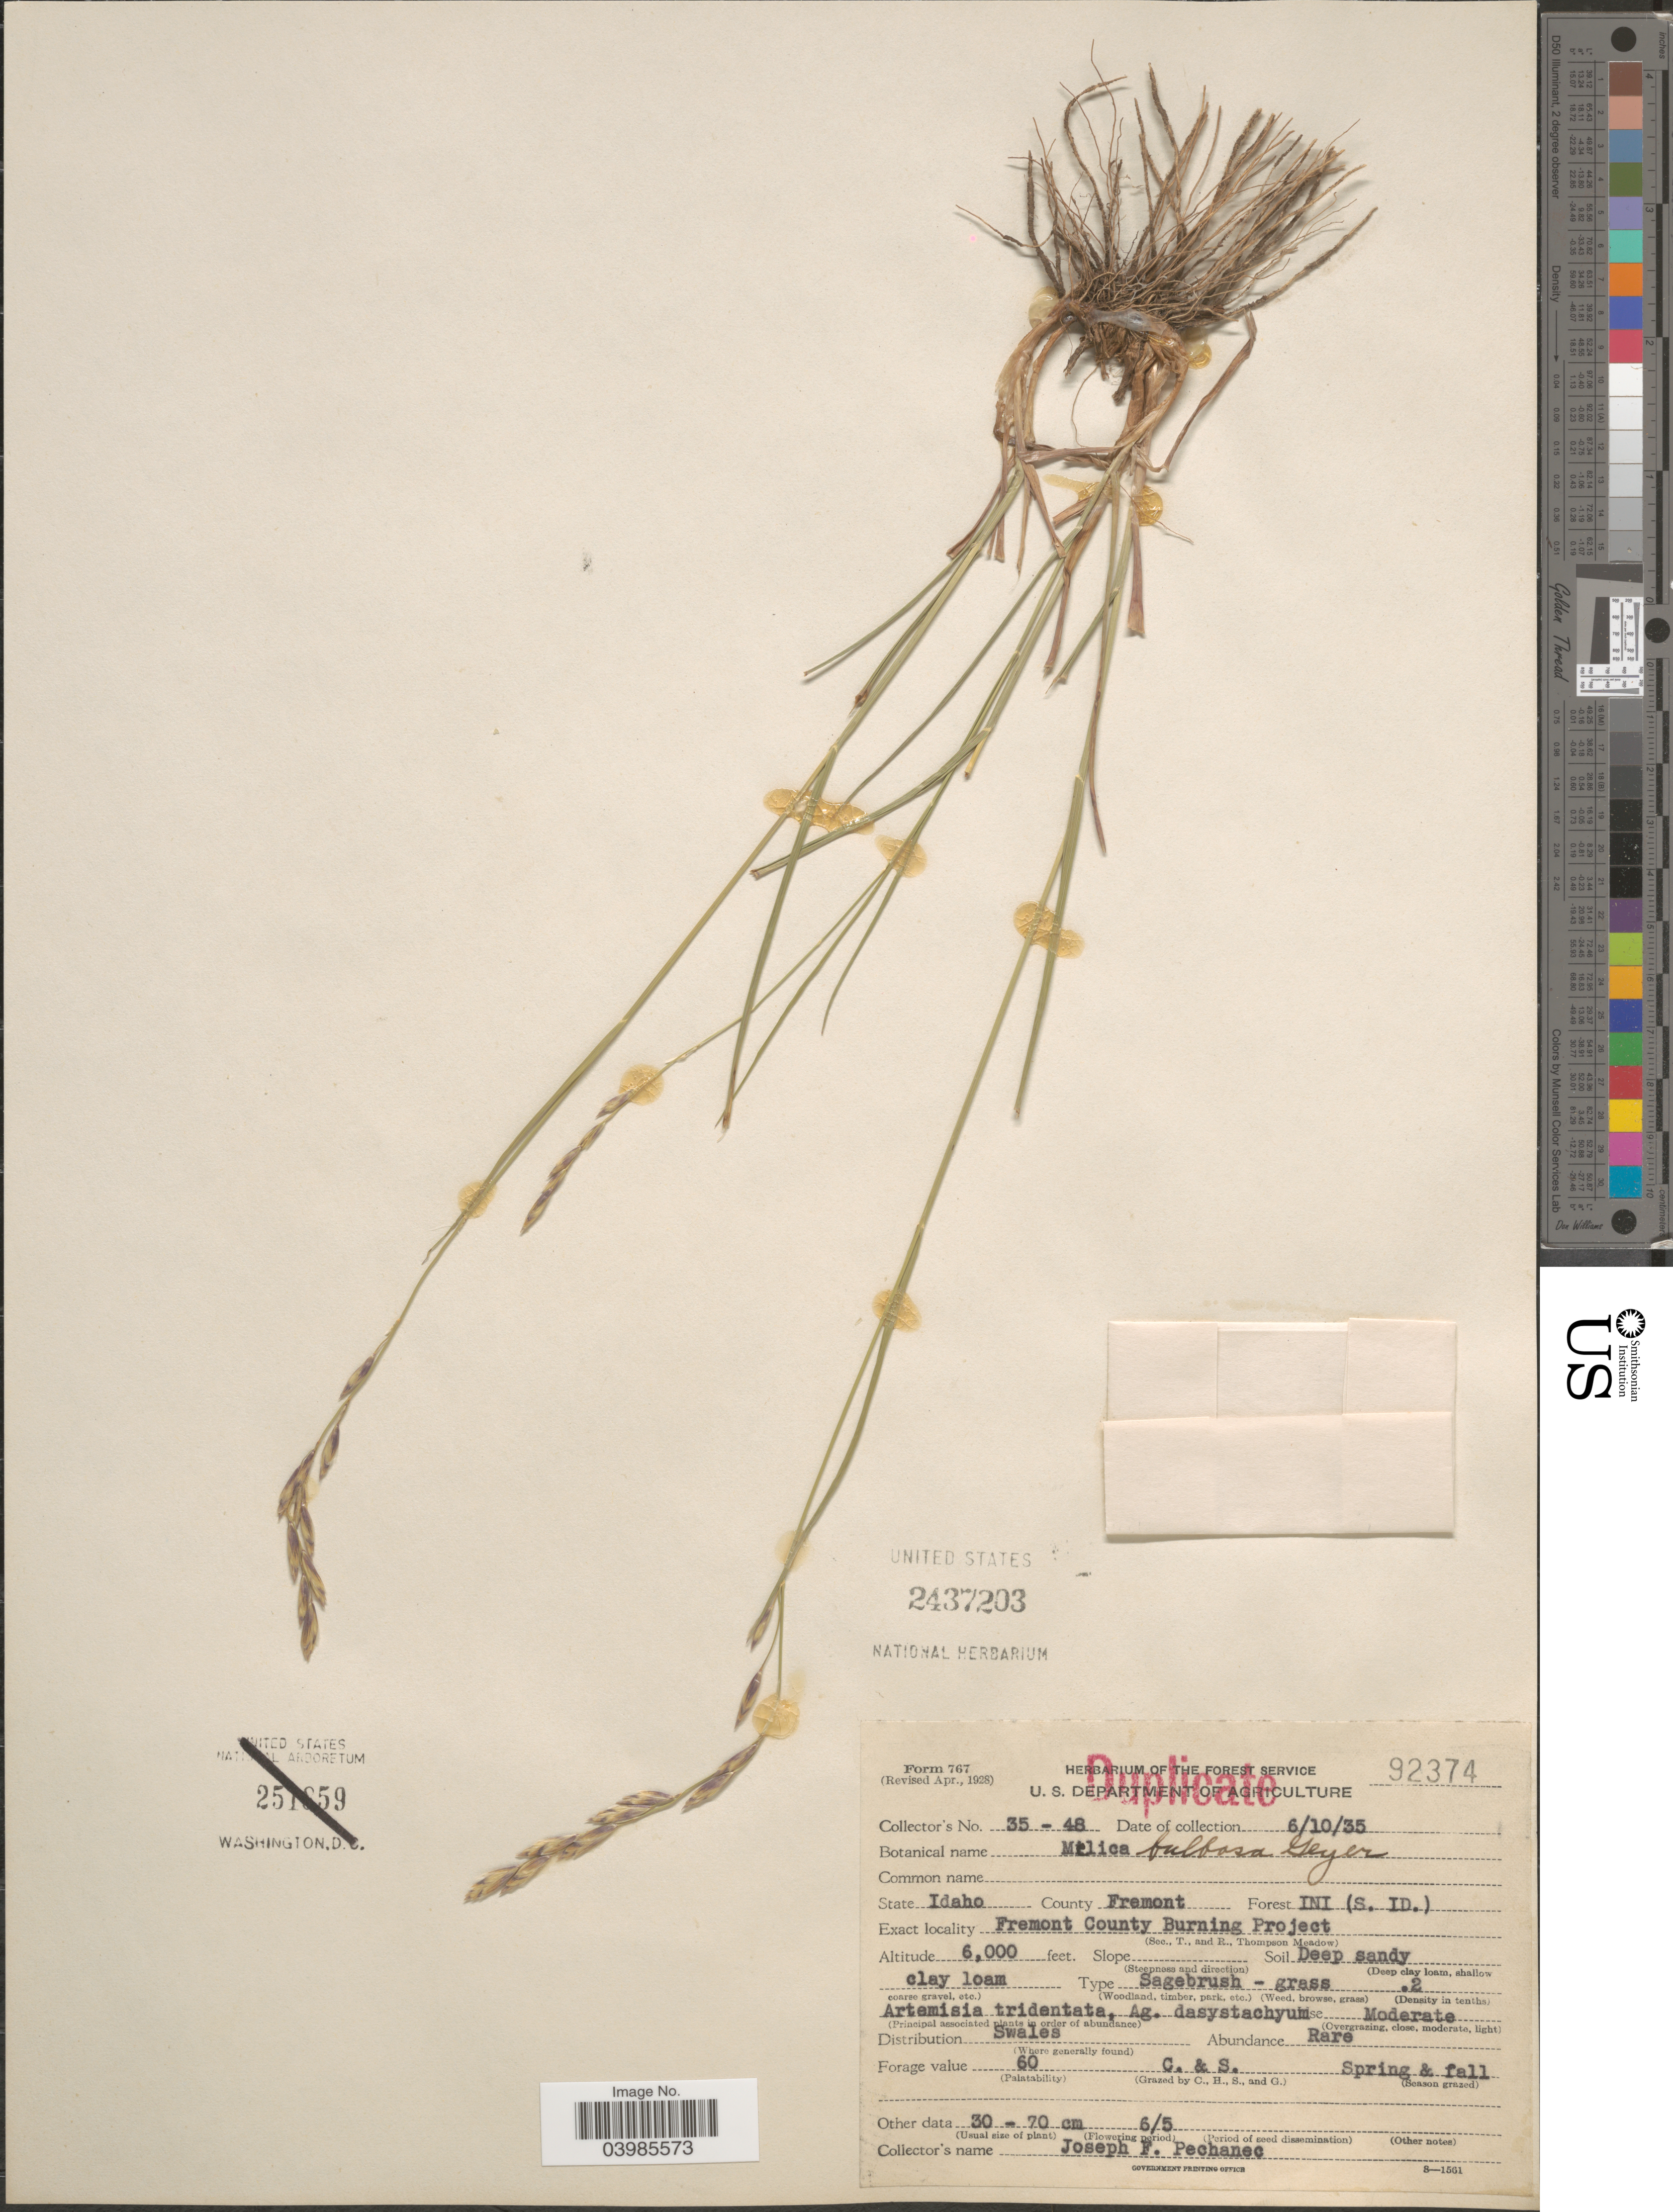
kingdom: Plantae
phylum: Tracheophyta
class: Liliopsida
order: Poales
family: Poaceae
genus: Melica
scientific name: Melica bulbosa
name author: Geyer ex Porter & J.M. Coult.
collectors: A. Pechanec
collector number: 35 - 48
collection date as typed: Transcribed d/m/y: 10/6/35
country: United States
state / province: Idaho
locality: County Fremont. Forest INI (S. ID.). Fremont County Burning Project.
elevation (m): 1829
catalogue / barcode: US 2437203